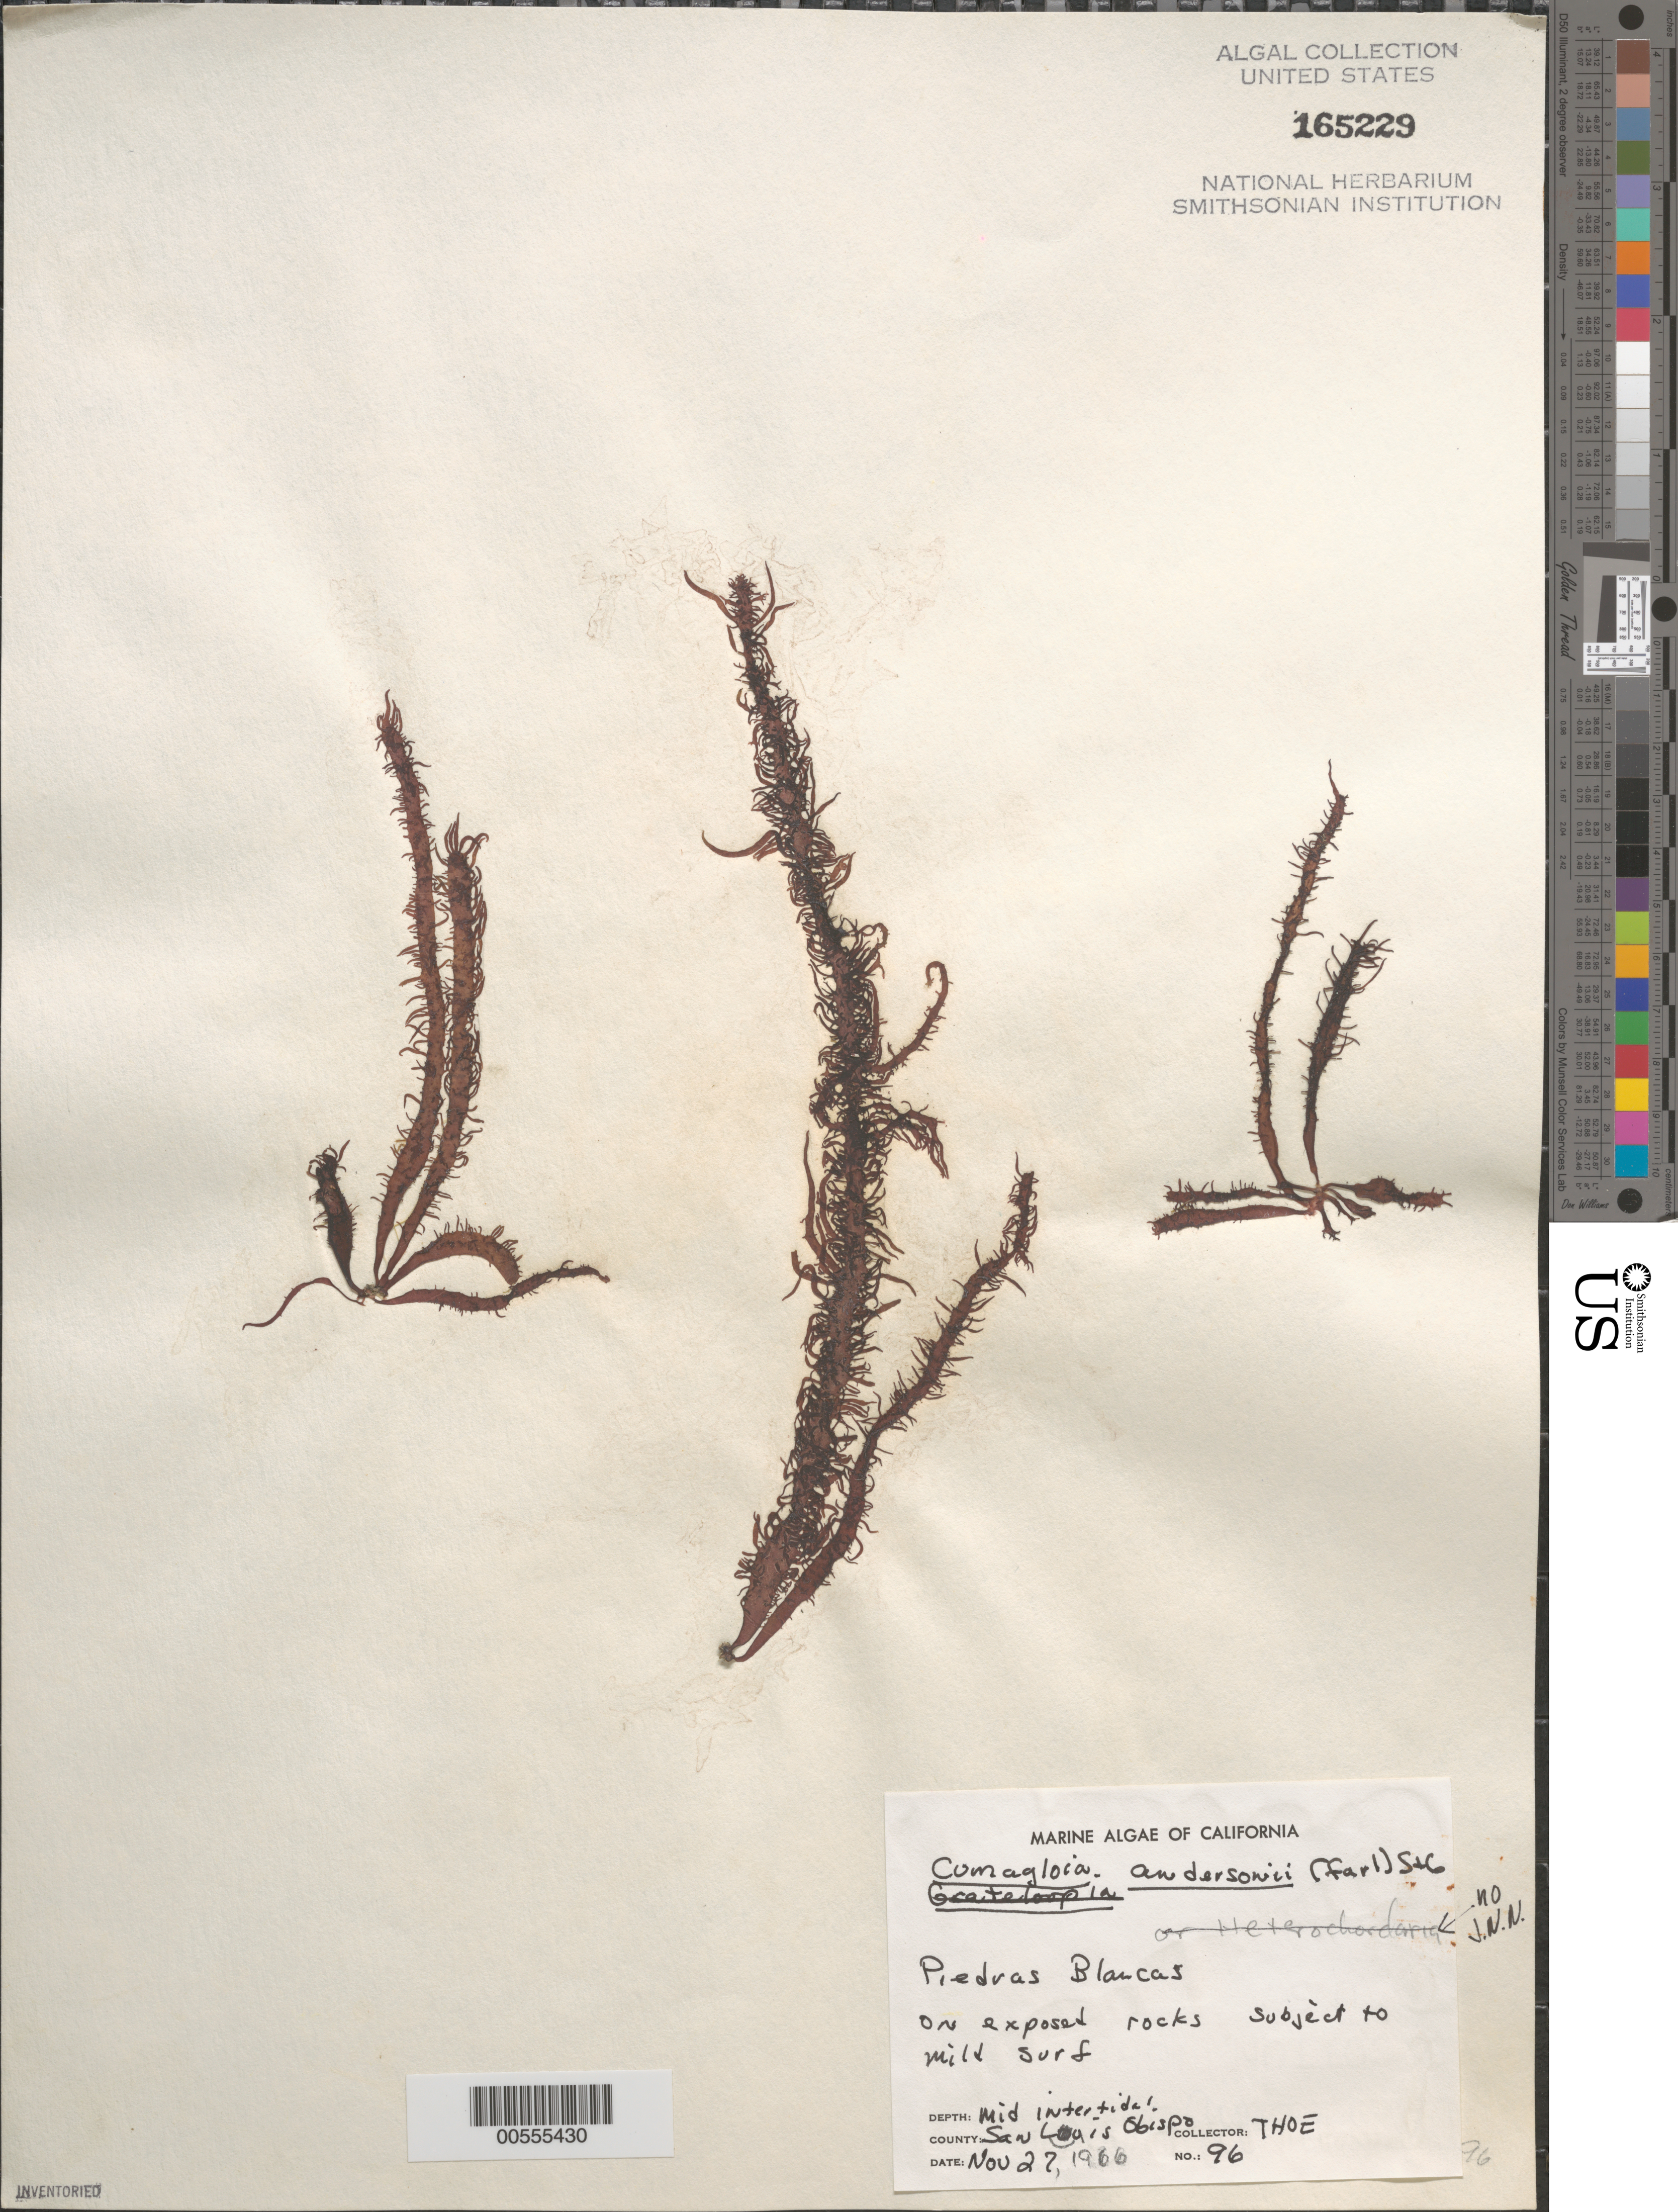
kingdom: Plantae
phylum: Rhodophyta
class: Florideophyceae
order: Nemaliales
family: Liagoraceae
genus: Cumagloia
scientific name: Cumagloia andersonii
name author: (Farl.) Setch. & N.L. Gardner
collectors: THOE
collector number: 96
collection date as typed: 27 Nov 1966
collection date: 1966-11-27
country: United States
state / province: California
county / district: San Luis Obispo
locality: Piedras Blancas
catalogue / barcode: US 165229